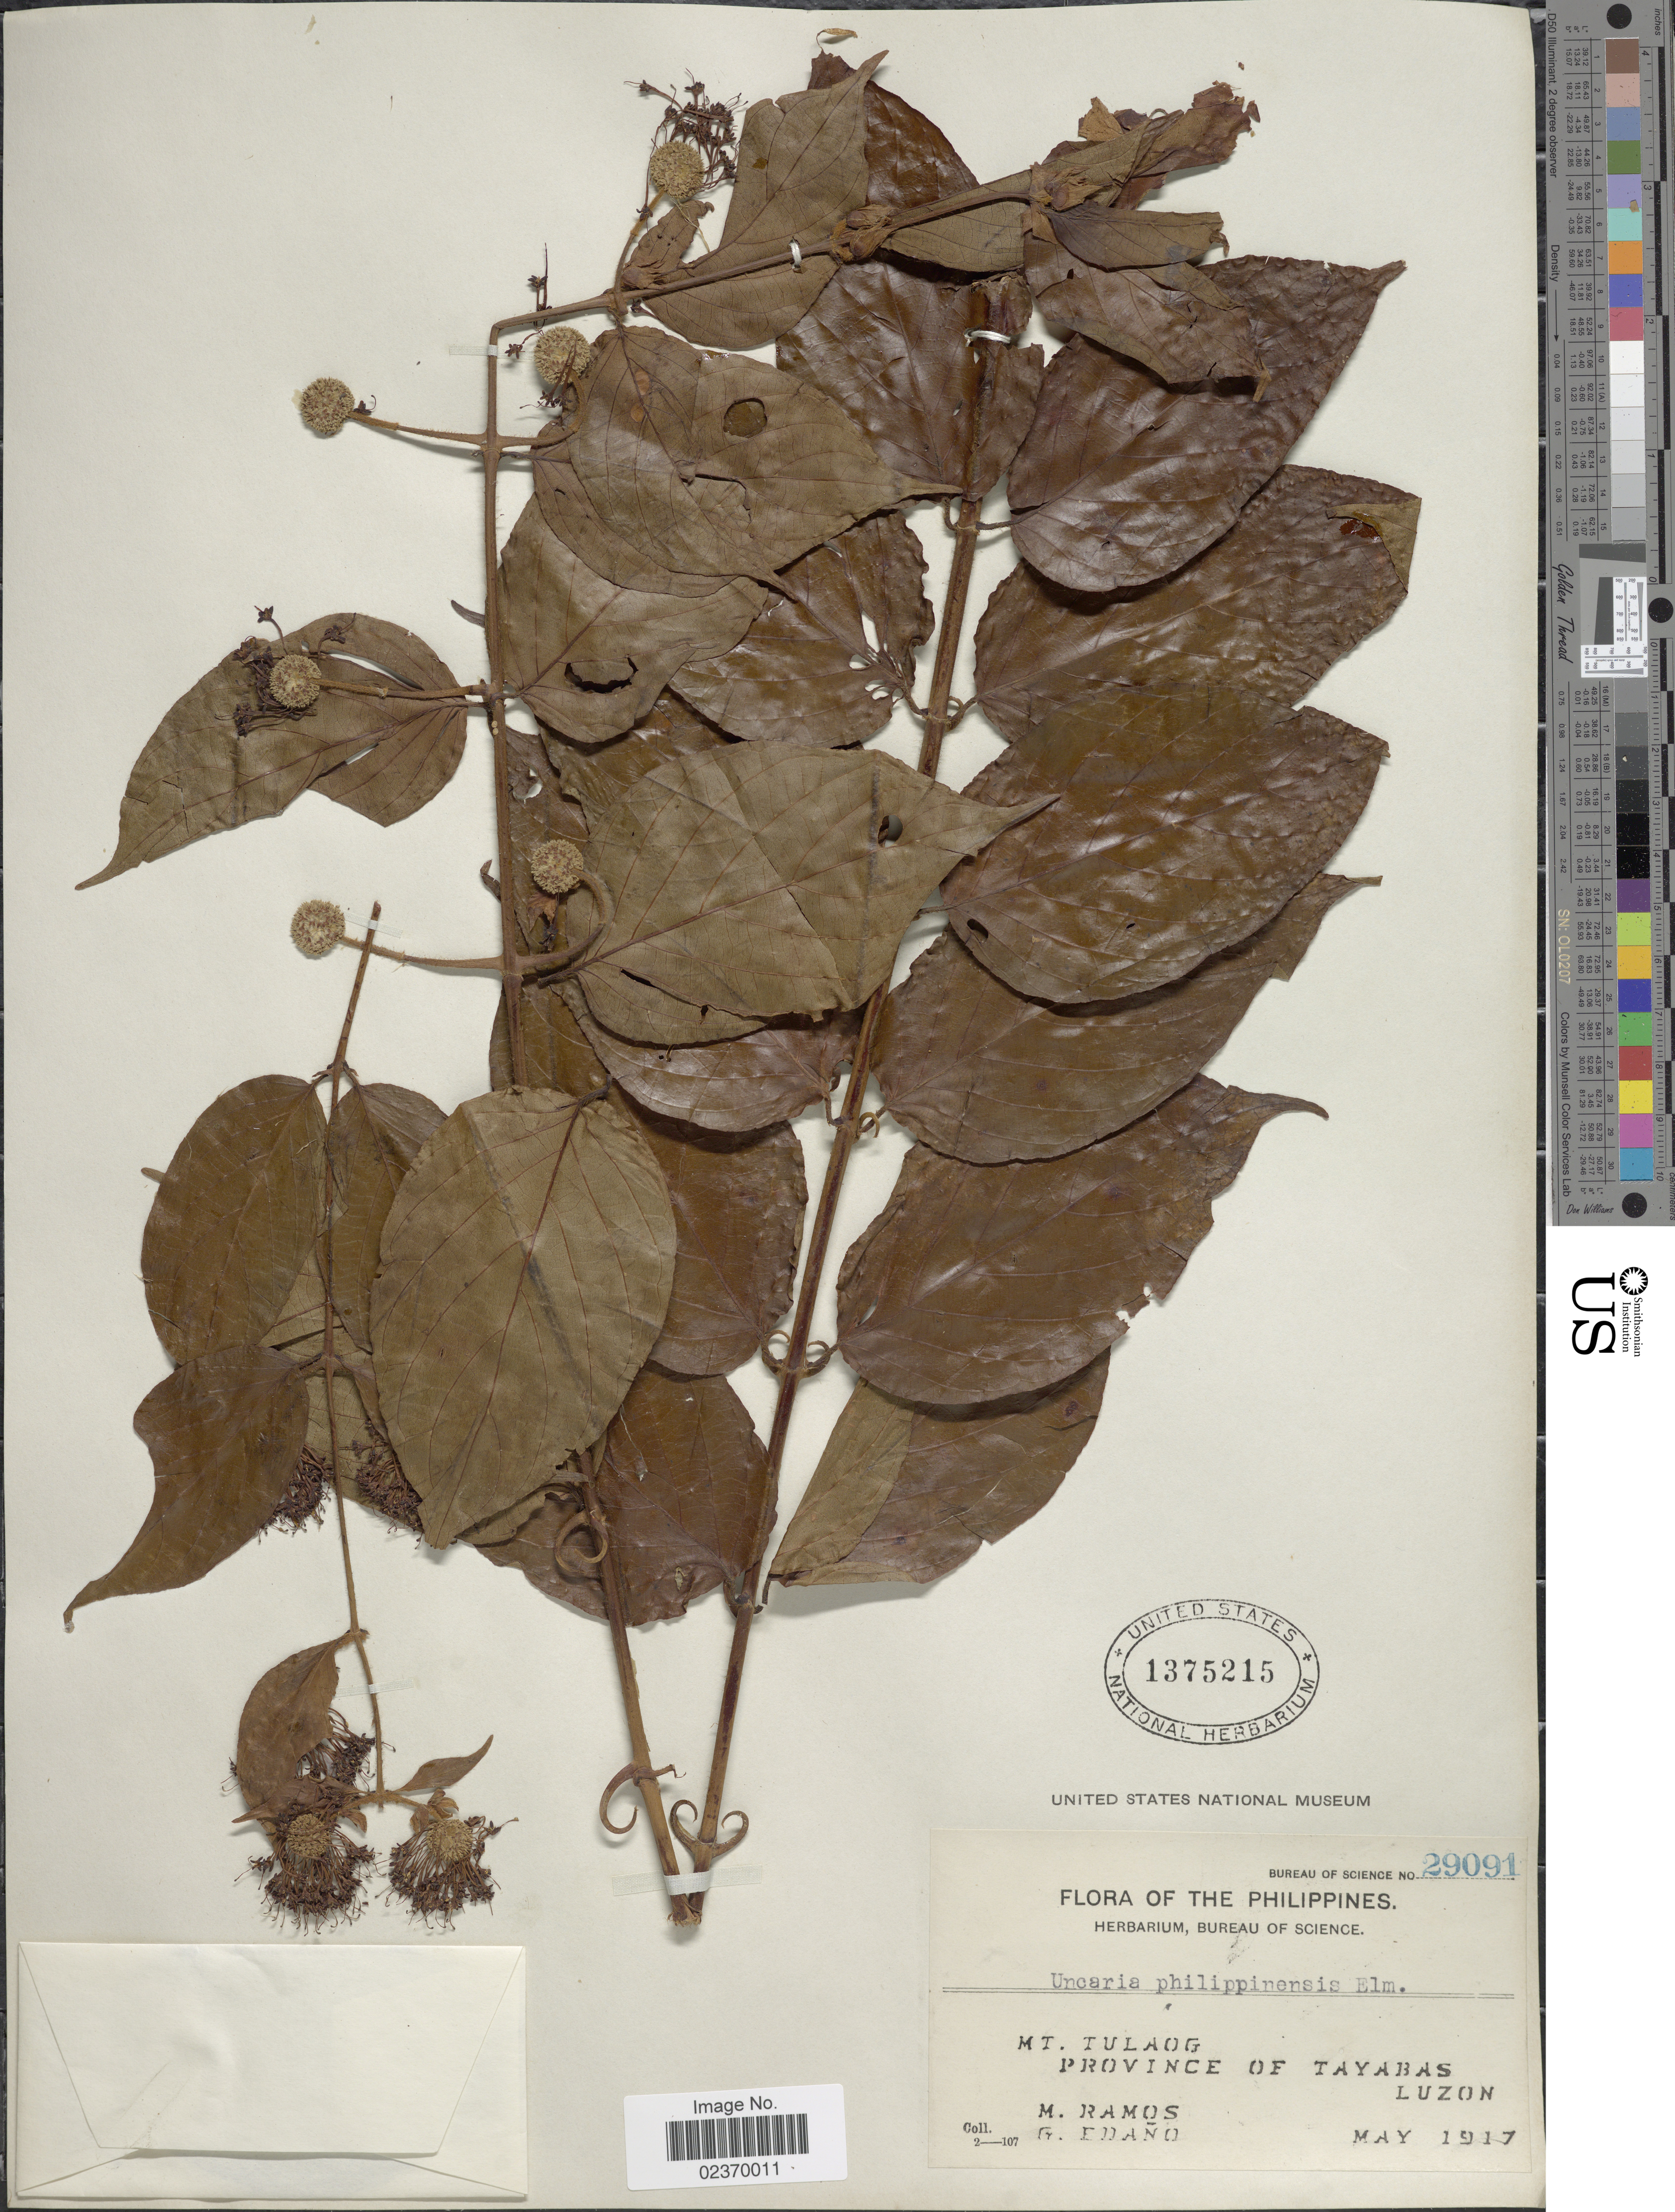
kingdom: Plantae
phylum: Tracheophyta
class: Magnoliopsida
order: Gentianales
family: Rubiaceae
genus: Uncaria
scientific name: Uncaria philippinensis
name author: Elmer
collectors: M. Ramos & G. Edaño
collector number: Bureau of Science 29091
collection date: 1917-05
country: Philippines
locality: Mt Tulaog, Province of Tayabas, Luzon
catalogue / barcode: US 1375215